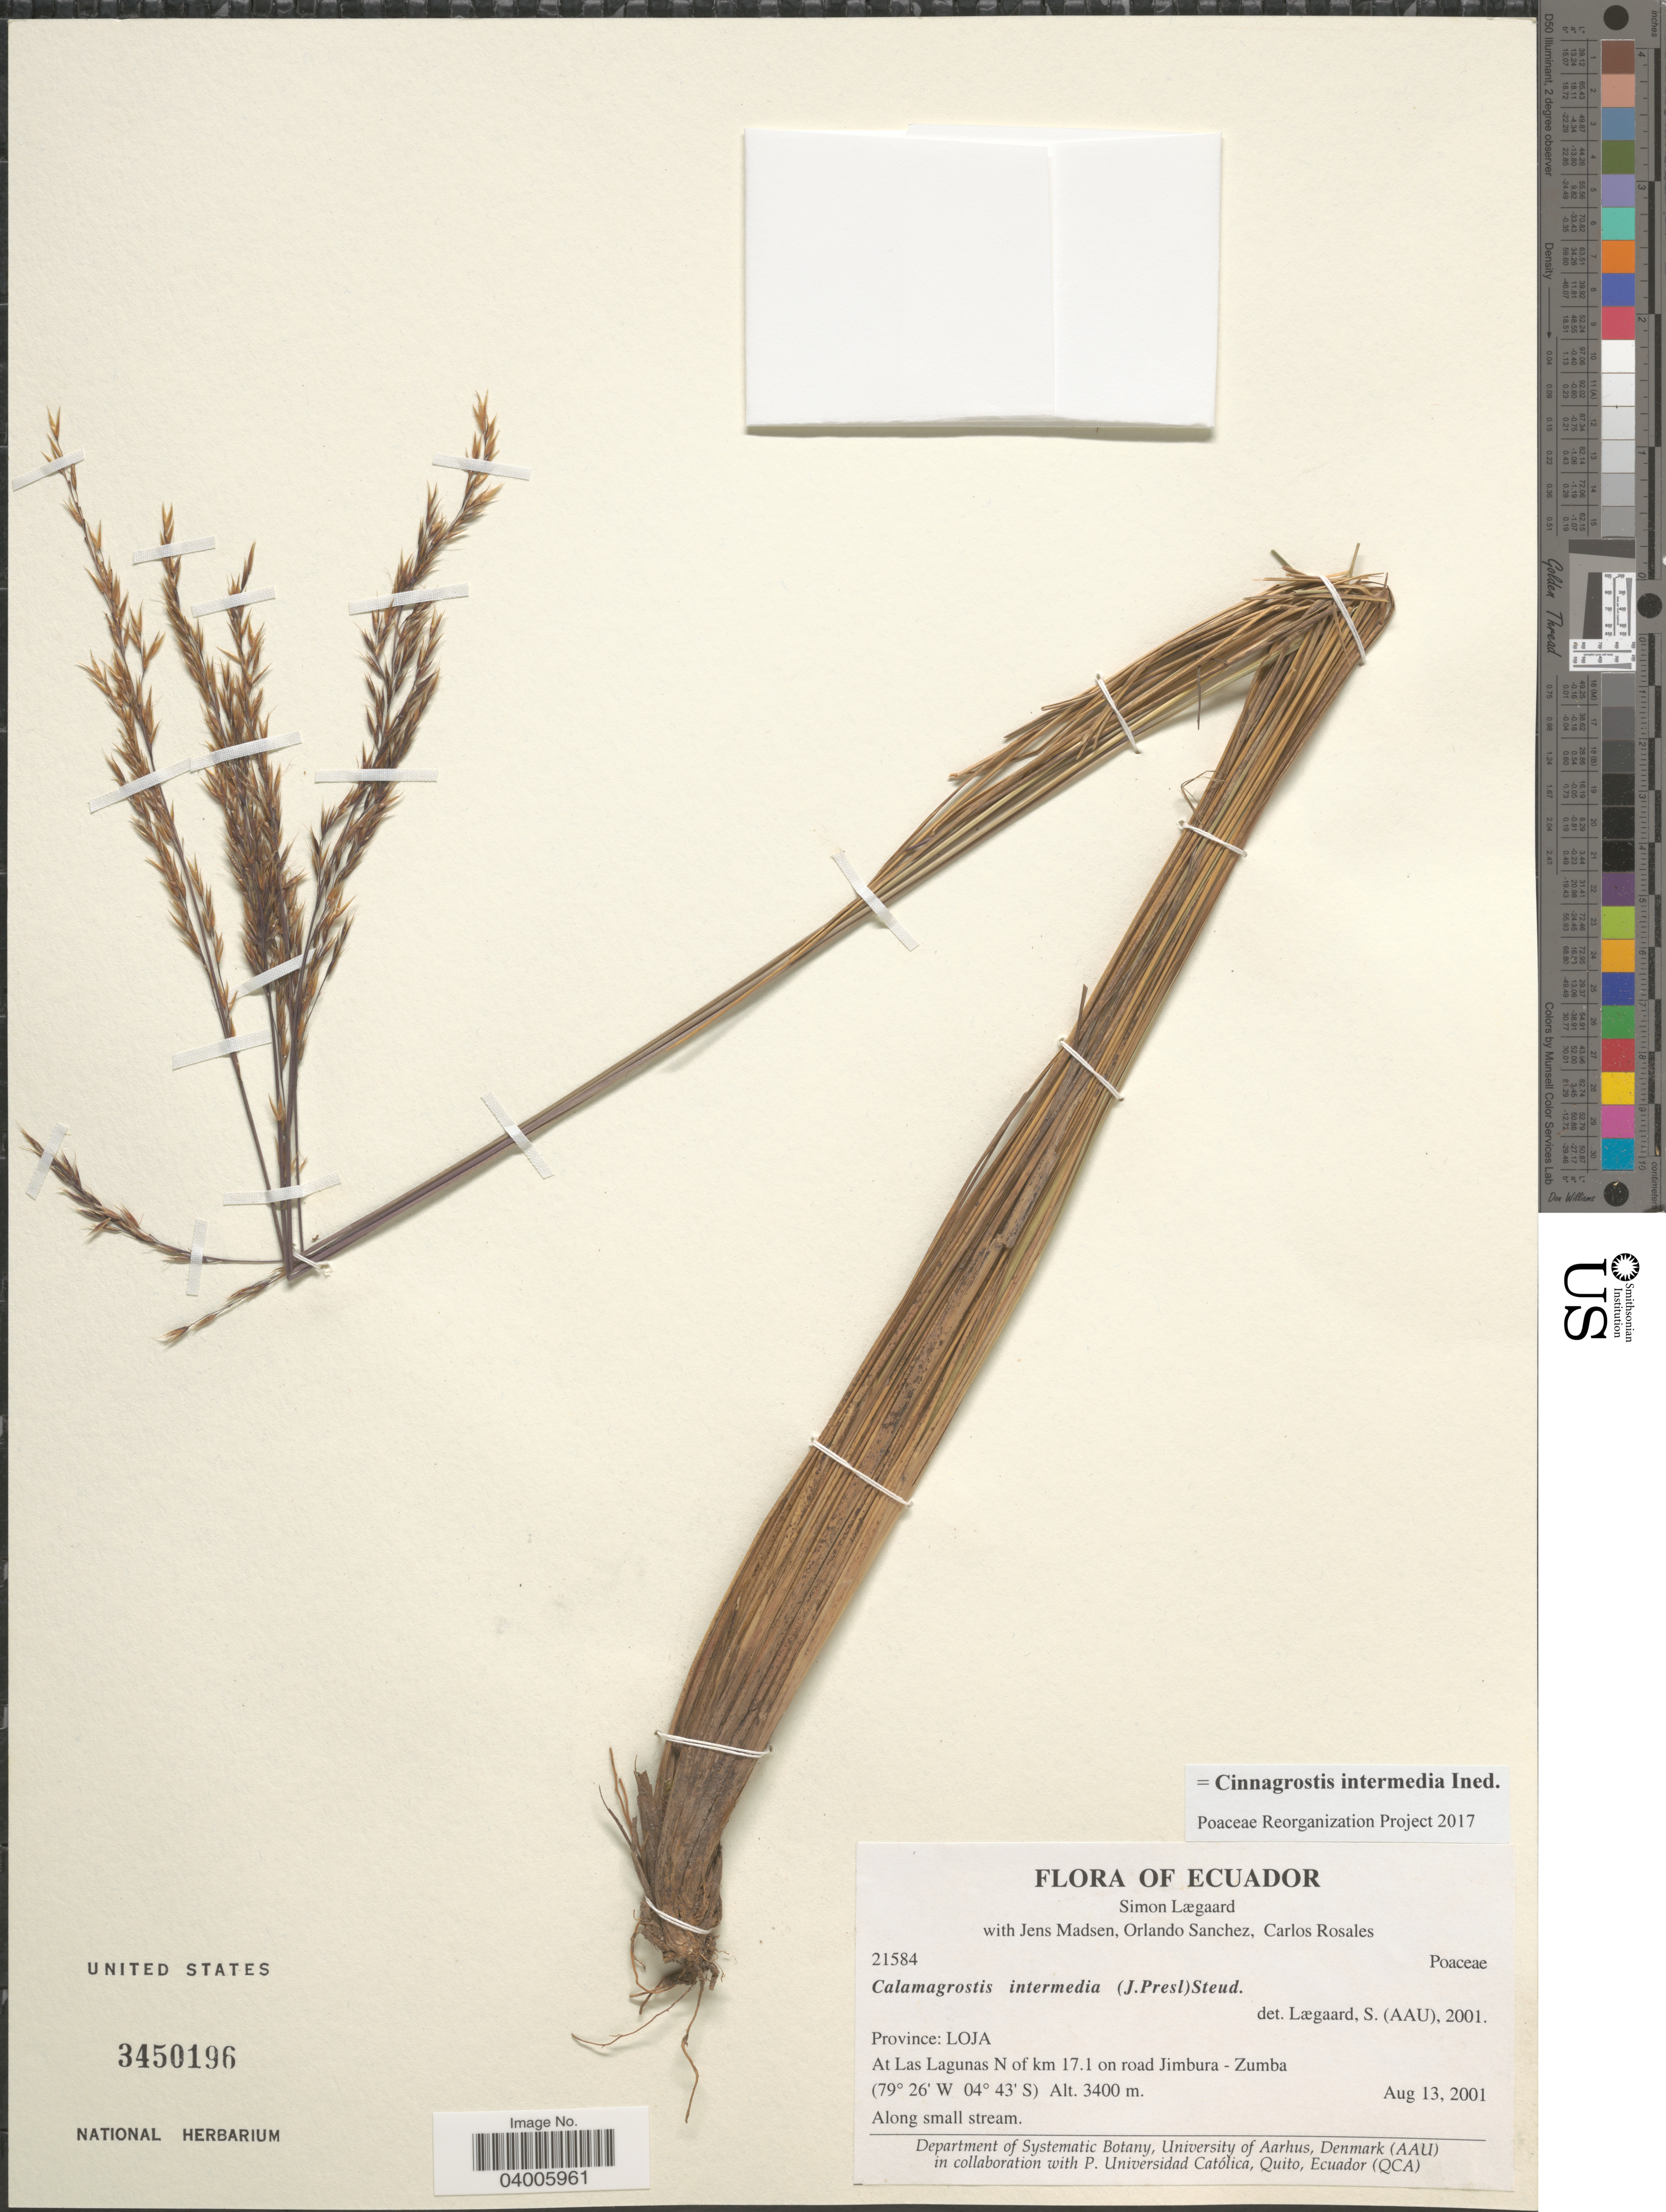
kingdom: Plantae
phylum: Tracheophyta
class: Liliopsida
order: Poales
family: Poaceae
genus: Cinnagrostis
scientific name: Cinnagrostis intermedia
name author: (J. Presl) P.M. Peterson et al.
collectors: S. Lægaard, J. E. Madsen, O. Sánchez & C. Rosales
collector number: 21584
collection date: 2001-08-13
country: Ecuador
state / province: Loja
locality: At Las Lagunas N of km 17.1 on road Jimbura- Zumba.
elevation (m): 3400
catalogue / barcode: US 3450196